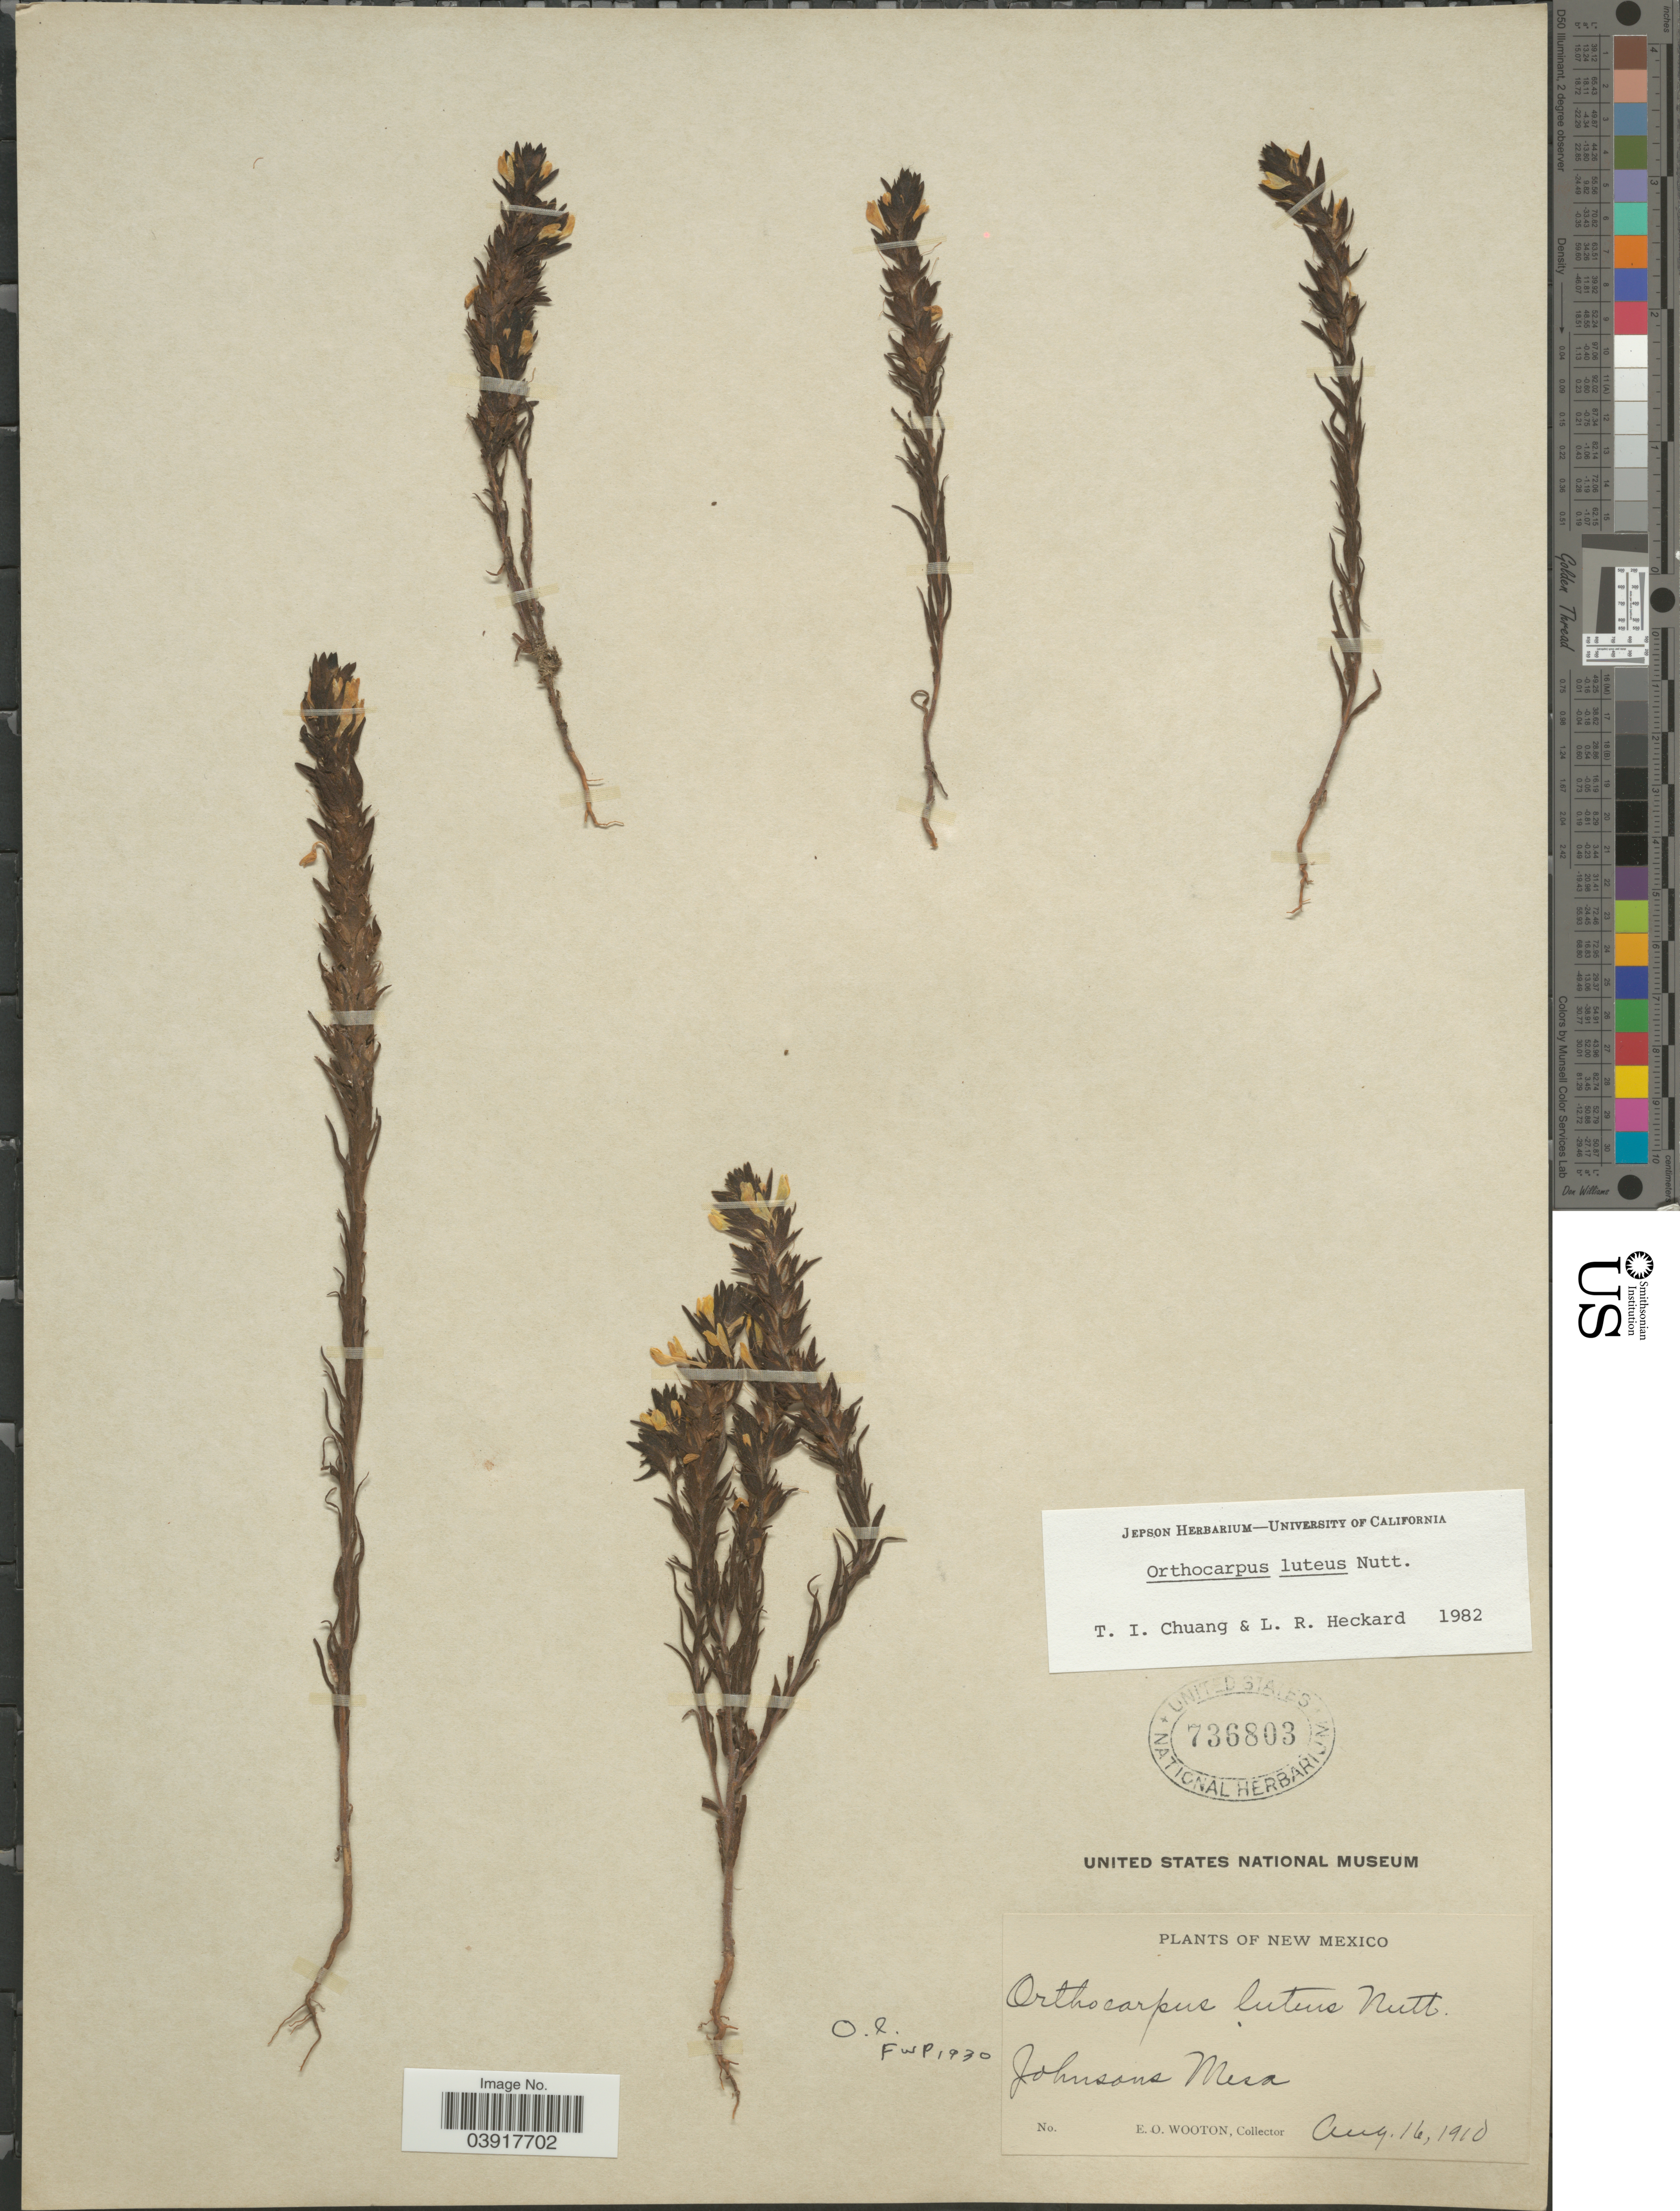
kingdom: Plantae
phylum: Tracheophyta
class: Magnoliopsida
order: Lamiales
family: Orobanchaceae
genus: Orthocarpus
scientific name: Orthocarpus luteus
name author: Nutt.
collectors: E. O. Wooton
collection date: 1910-08-16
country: United States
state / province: New Mexico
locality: Johnsons Mesa.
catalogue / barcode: US 736803